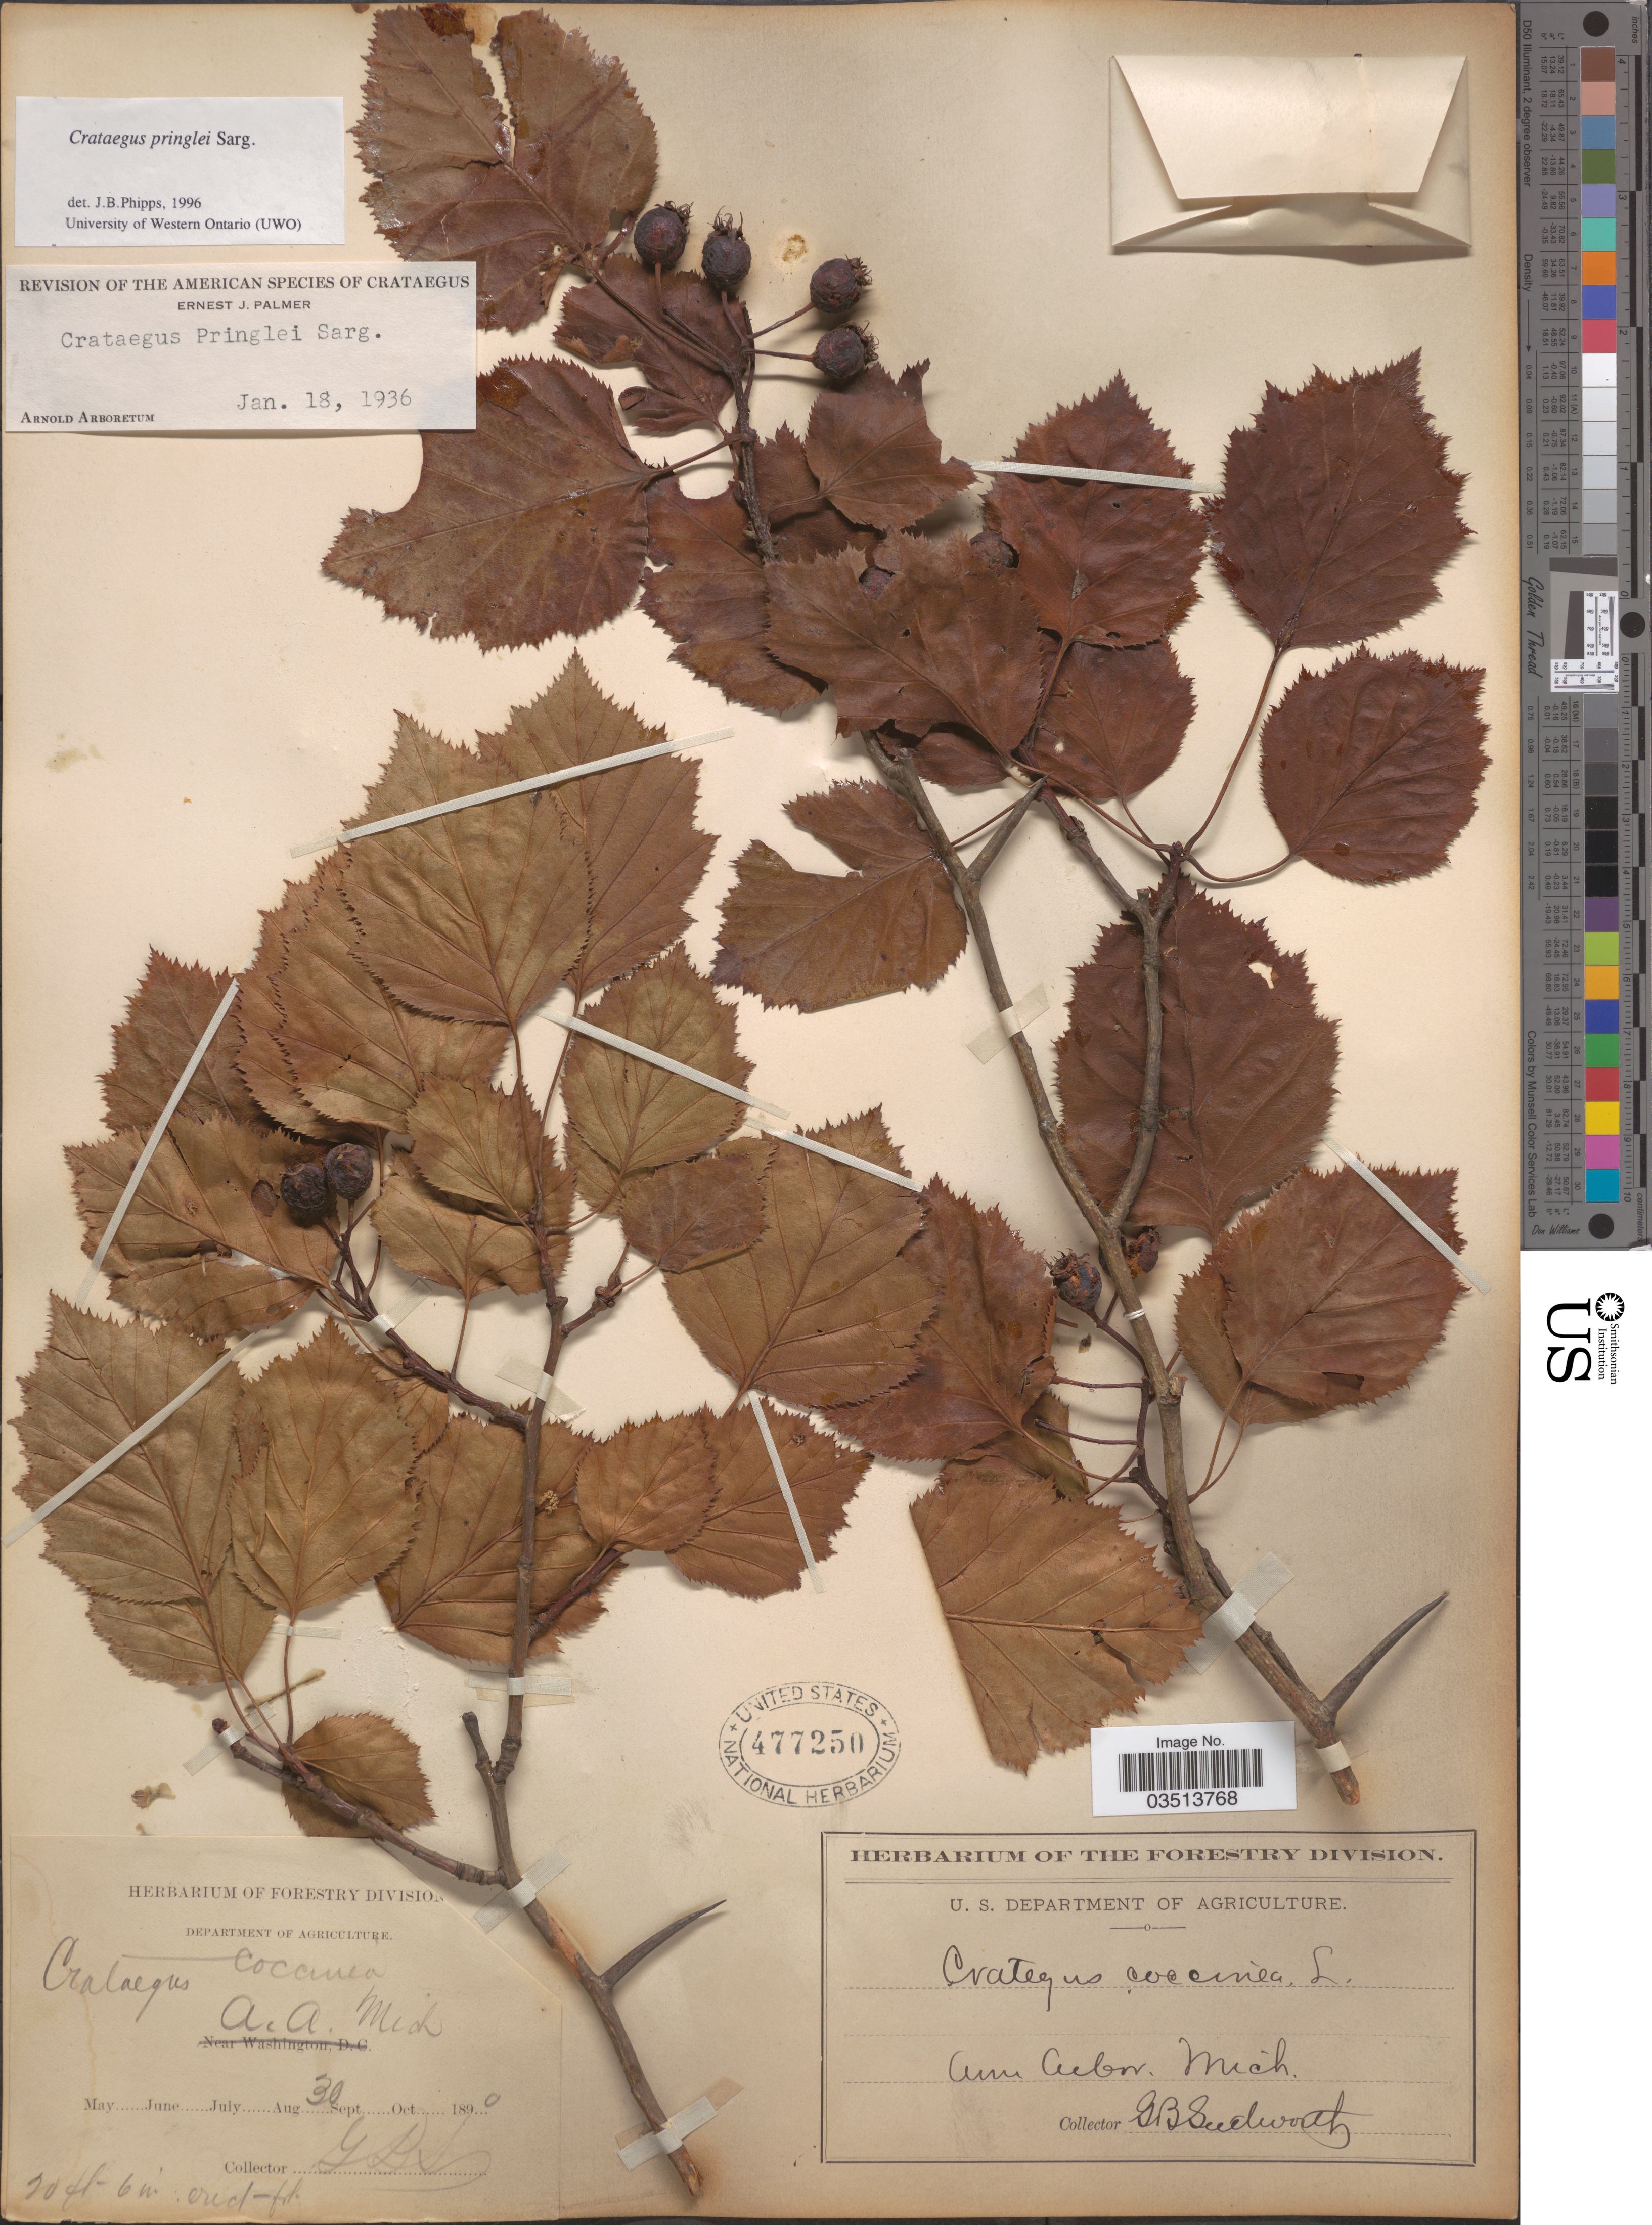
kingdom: Plantae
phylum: Tracheophyta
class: Magnoliopsida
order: Rosales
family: Rosaceae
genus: Crataegus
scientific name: Crataegus coccinea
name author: Ashe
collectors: G. B. Sudworth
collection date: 1890-08-30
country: United States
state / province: Michigan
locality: Ann. Arbor.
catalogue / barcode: US 477250